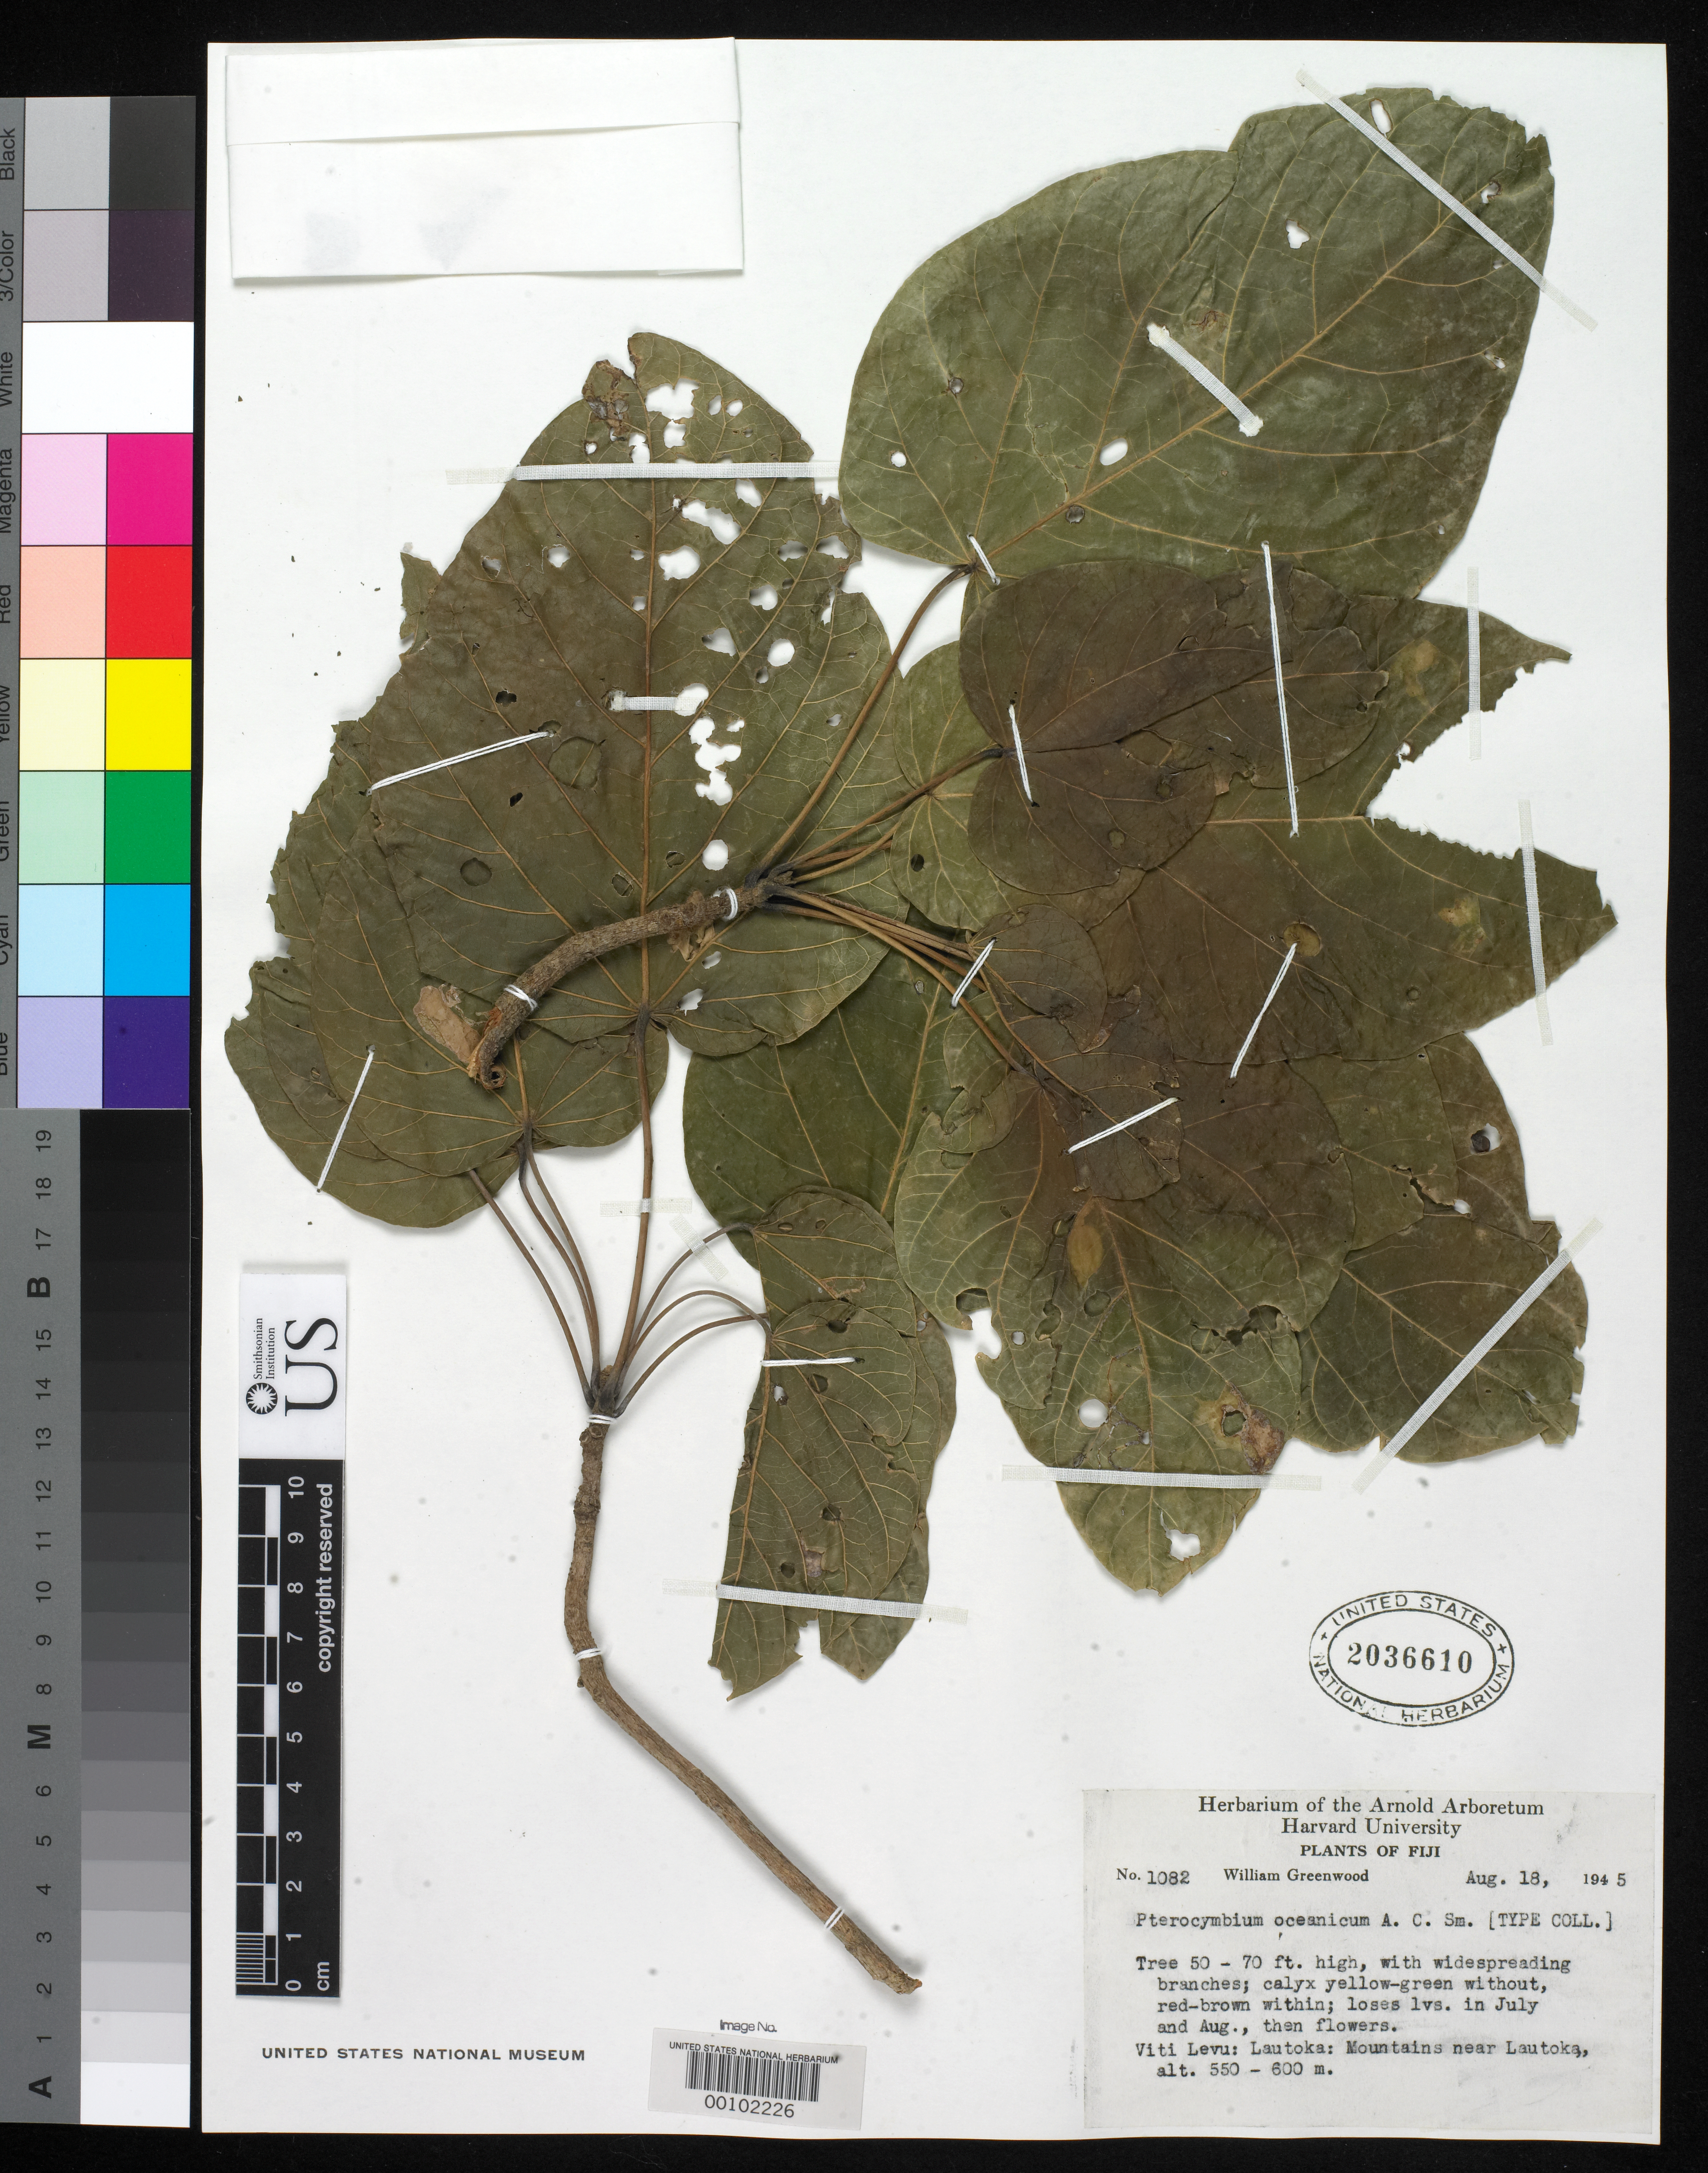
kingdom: Plantae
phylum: Tracheophyta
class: Magnoliopsida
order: Malvales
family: Malvaceae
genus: Pterocymbium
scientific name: Pterocymbium oceanicum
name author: A.C. Sm.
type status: Isotype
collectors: W. Greenwood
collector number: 1082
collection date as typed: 18 Aug 1945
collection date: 1945-08-18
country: Fiji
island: Viti Levu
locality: Lautoka, mountains near Lautoka. [Viti Levu Group]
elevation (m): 550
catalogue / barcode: US 2036610